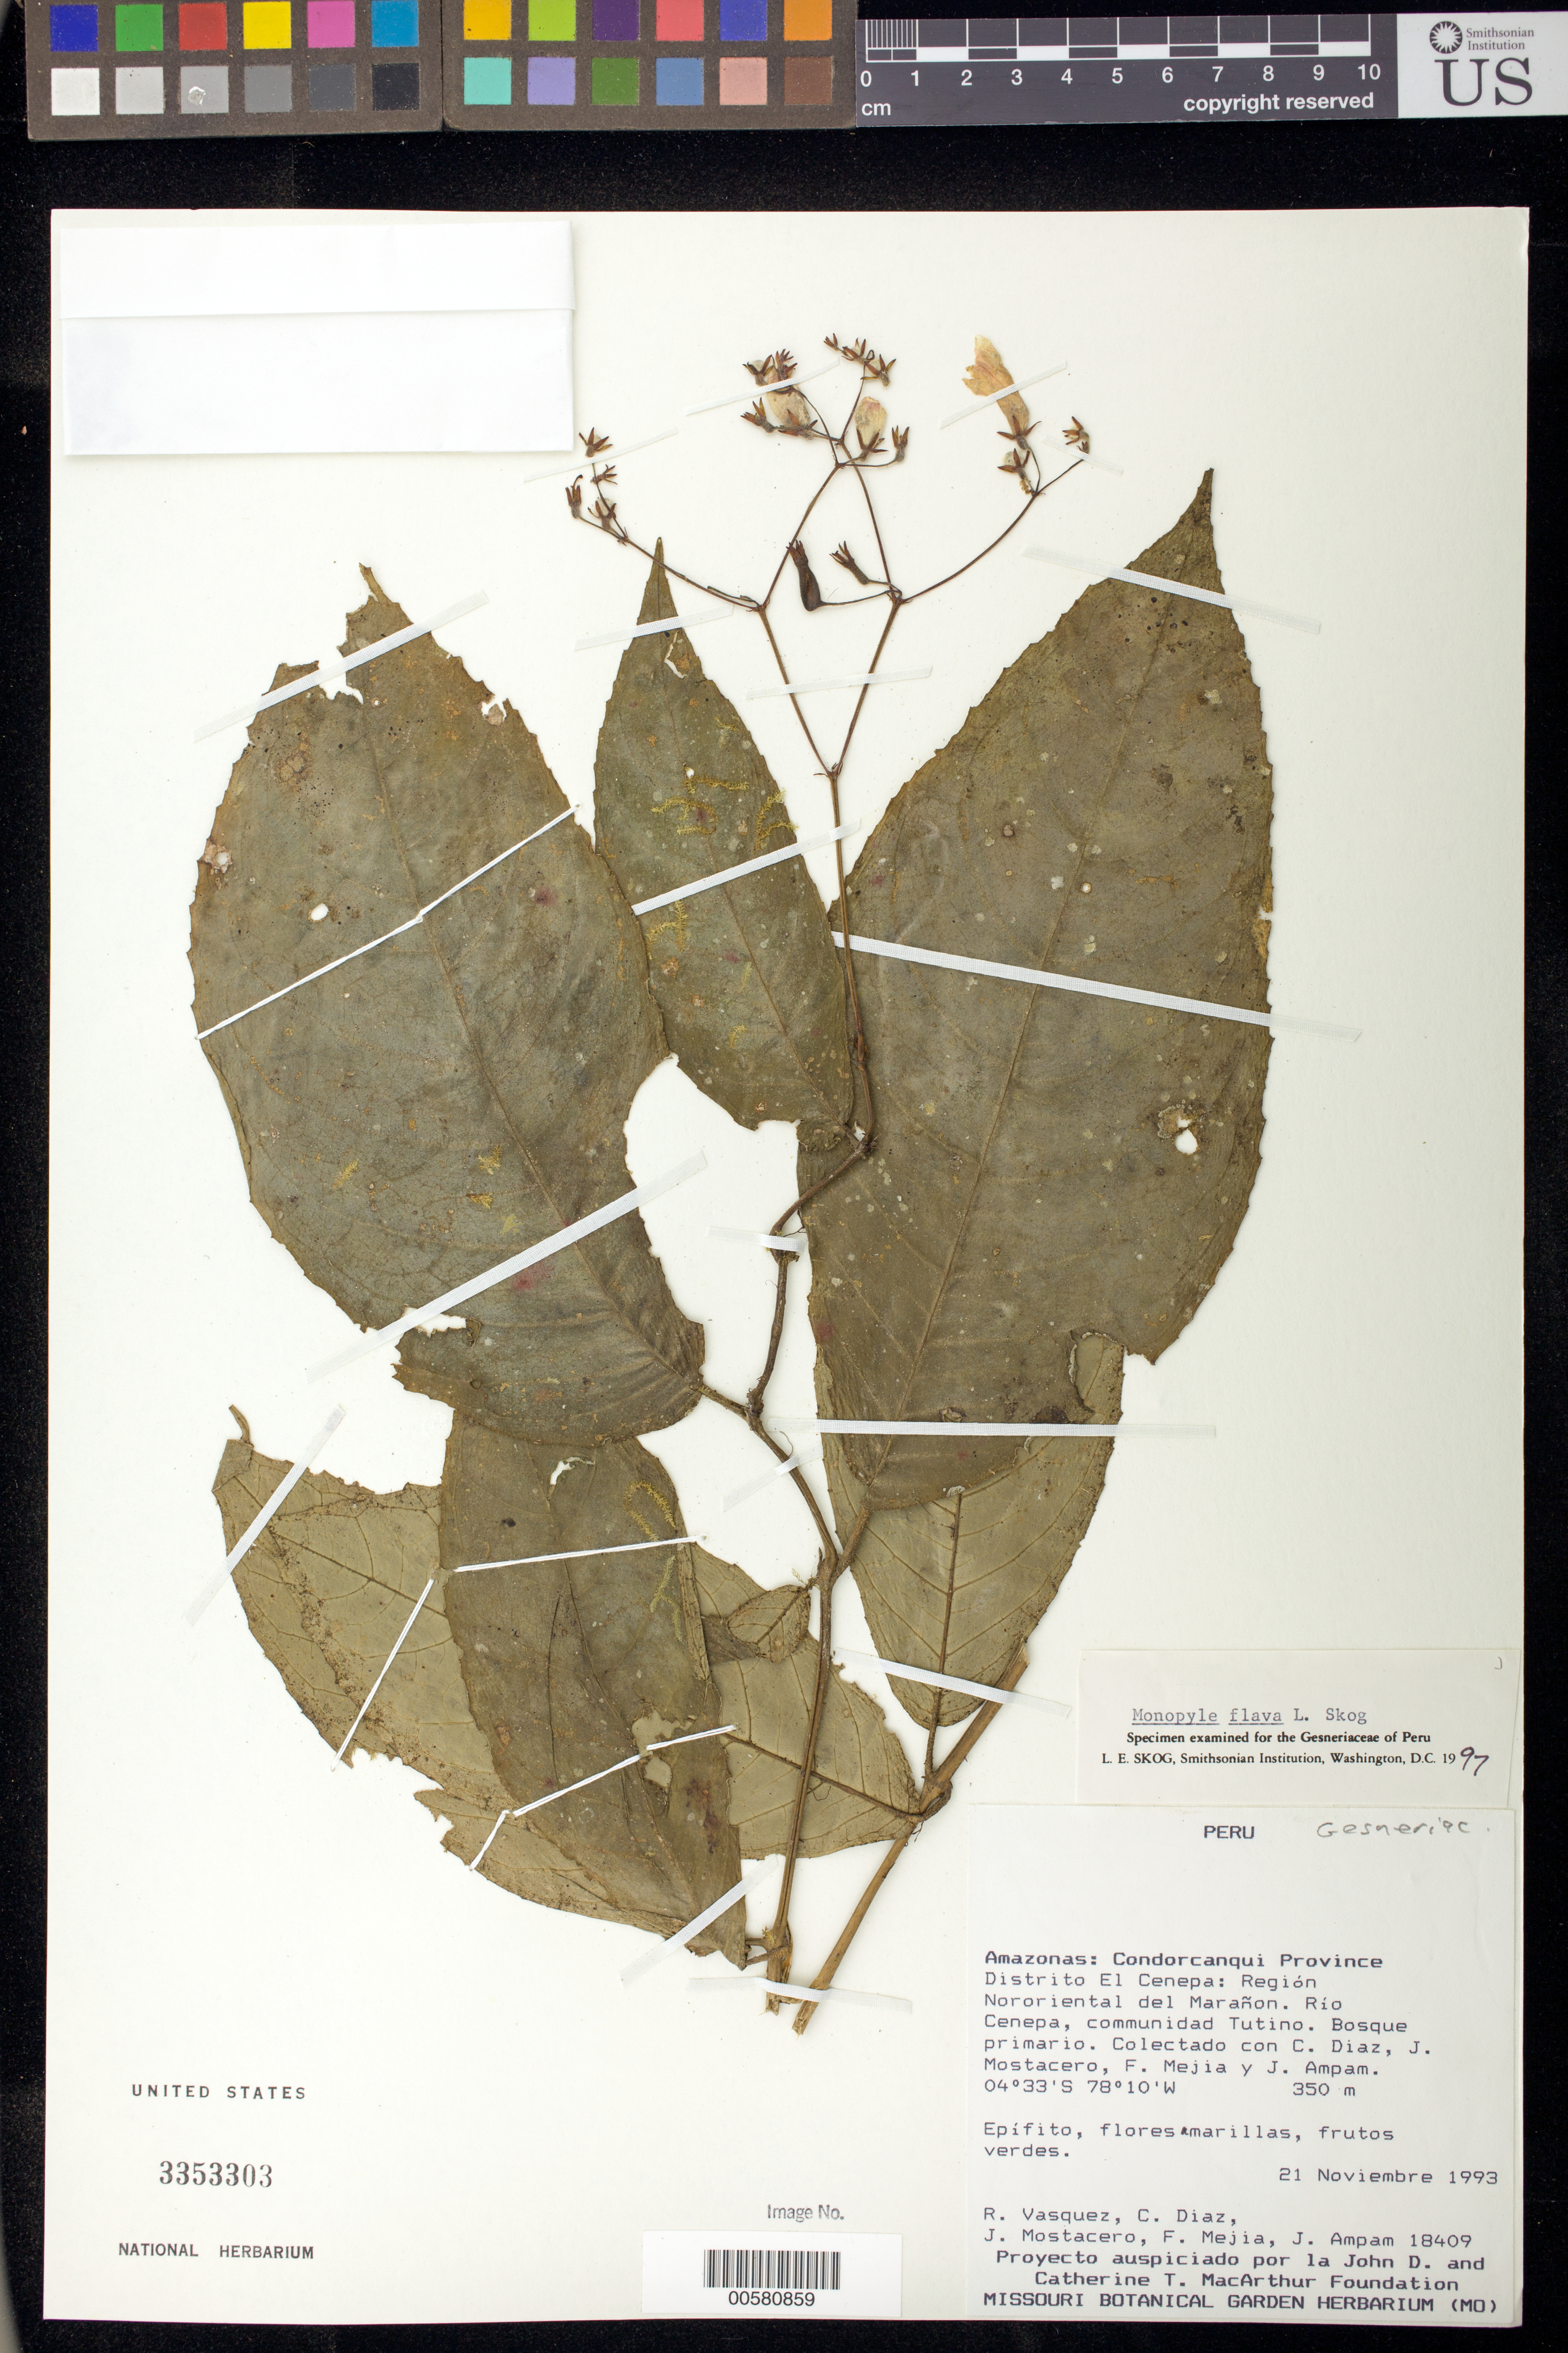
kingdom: Plantae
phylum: Tracheophyta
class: Magnoliopsida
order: Lamiales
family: Gesneriaceae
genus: Monopyle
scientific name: Monopyle flava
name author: L.E. Skog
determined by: Skog, Laurence E.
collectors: R. Vásquez, C. Díaz, J. Mostacero, F. Mejia & J. Ampam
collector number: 18409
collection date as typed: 21 Nov 1993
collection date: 1993-11-21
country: Peru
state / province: Amazonas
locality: Prov. Condorcanqui, dtto. El Cenepa: región nororiental del Marañon, Río Cenepa, communidad Tutino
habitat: Bosque primario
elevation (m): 350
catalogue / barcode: US 3353303